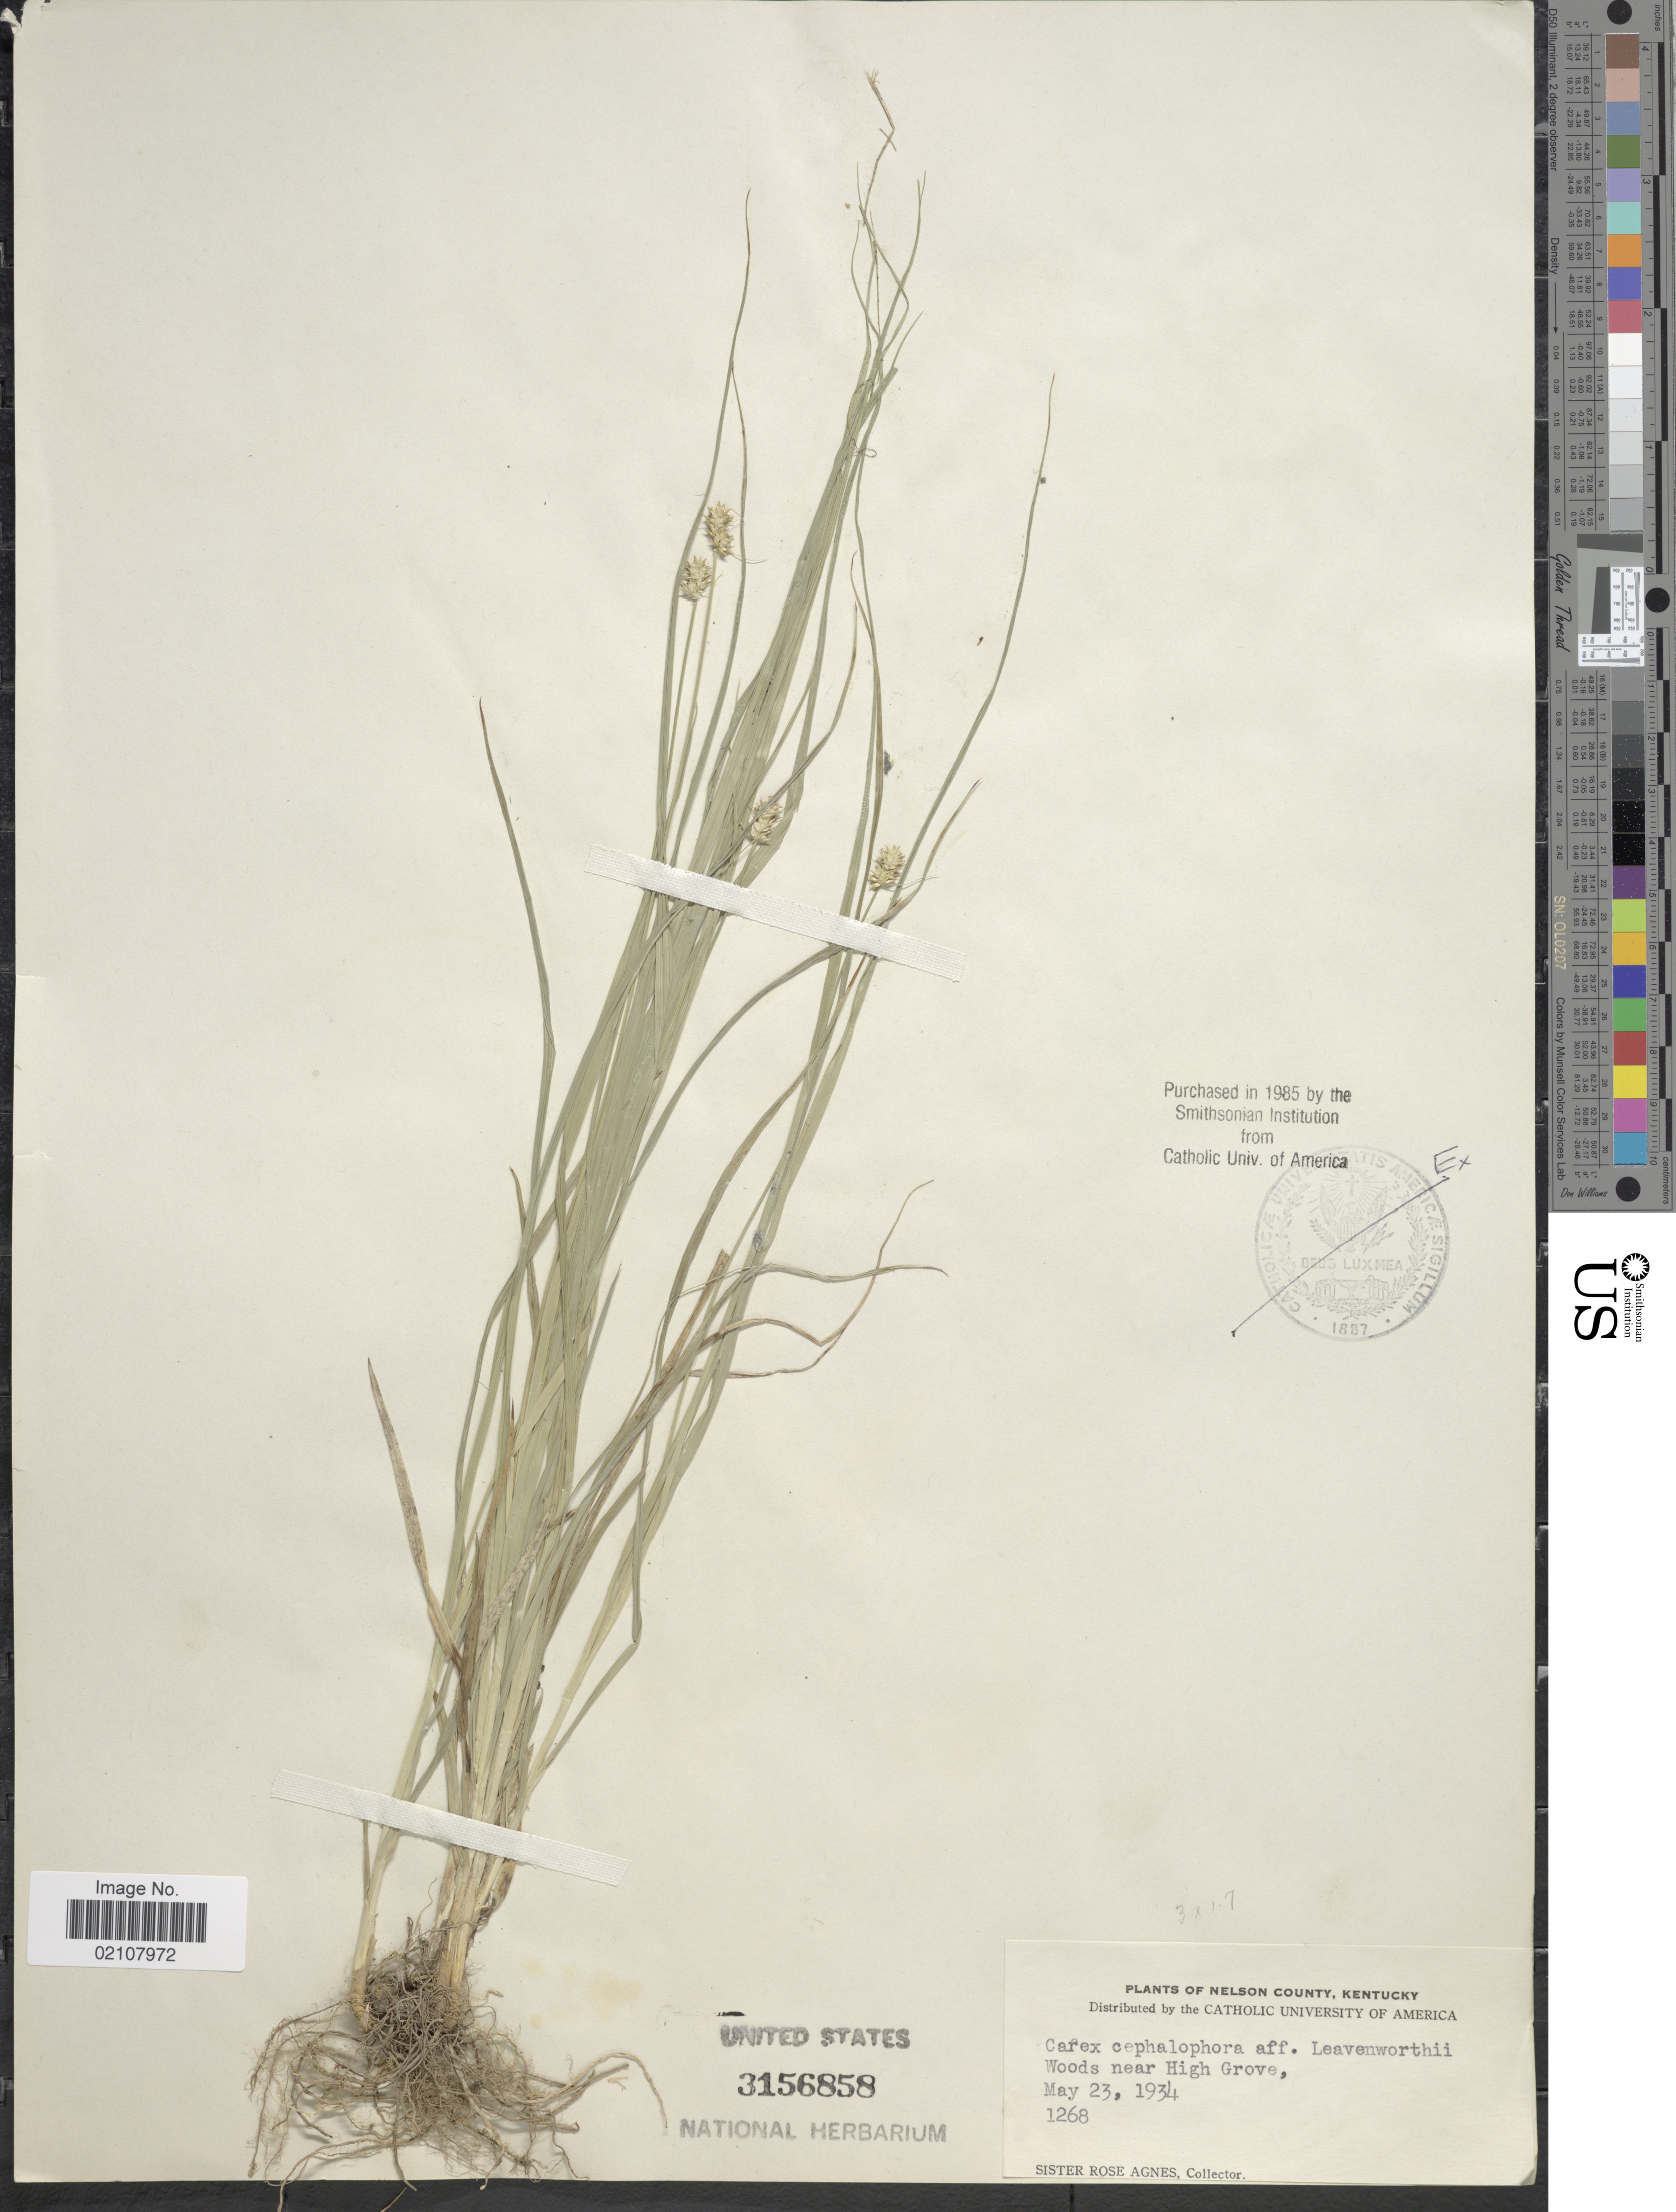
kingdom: Plantae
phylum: Tracheophyta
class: Liliopsida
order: Poales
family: Cyperaceae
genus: Carex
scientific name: Carex cephalophora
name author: Muhl. ex Willd.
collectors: Sister Rose Agnes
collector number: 1268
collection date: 1934-05-23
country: United States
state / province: Kentucky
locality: Nelson County,Woods near High Grove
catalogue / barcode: US 3156858